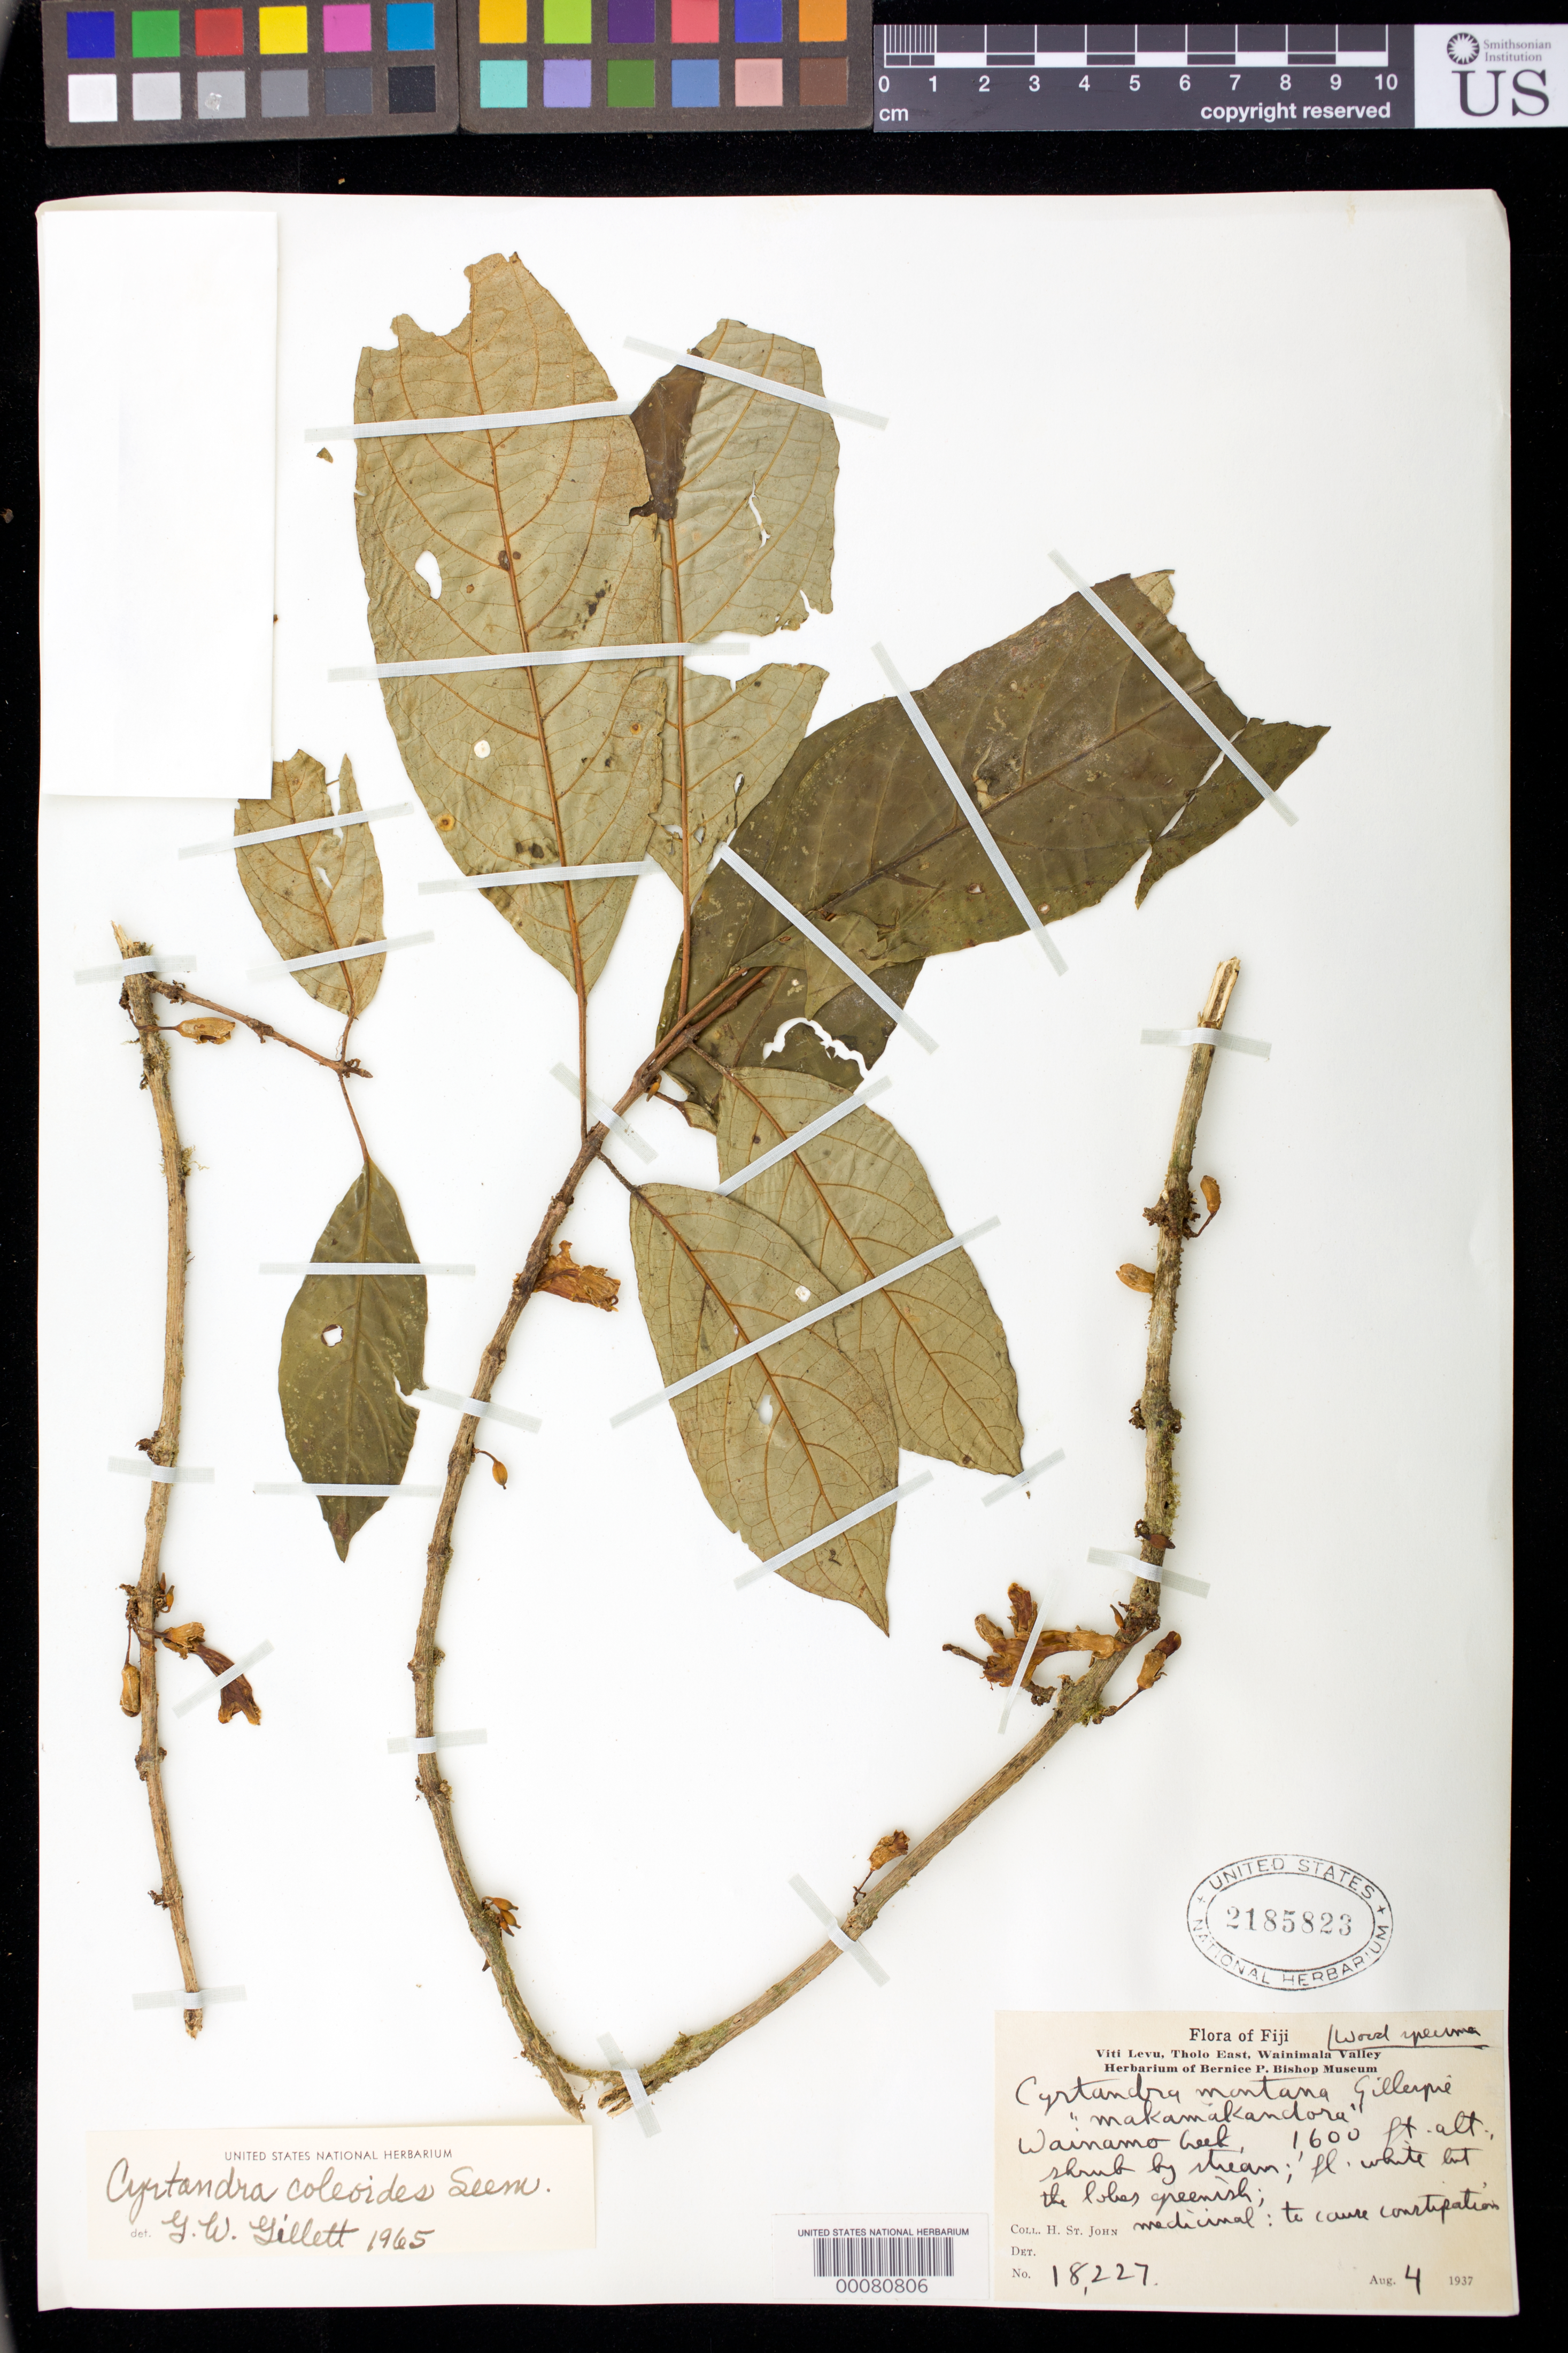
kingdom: Plantae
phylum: Tracheophyta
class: Magnoliopsida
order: Lamiales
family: Gesneriaceae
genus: Cyrtandra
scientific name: Cyrtandra coleoides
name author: Seem.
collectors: H. St. John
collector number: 18227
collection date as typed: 04 Aug 1937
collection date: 1937-08-04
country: Fiji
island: Viti Levu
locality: Tholo east, wainimala valley, wainamo creek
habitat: Shrub by stream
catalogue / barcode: US 2185823